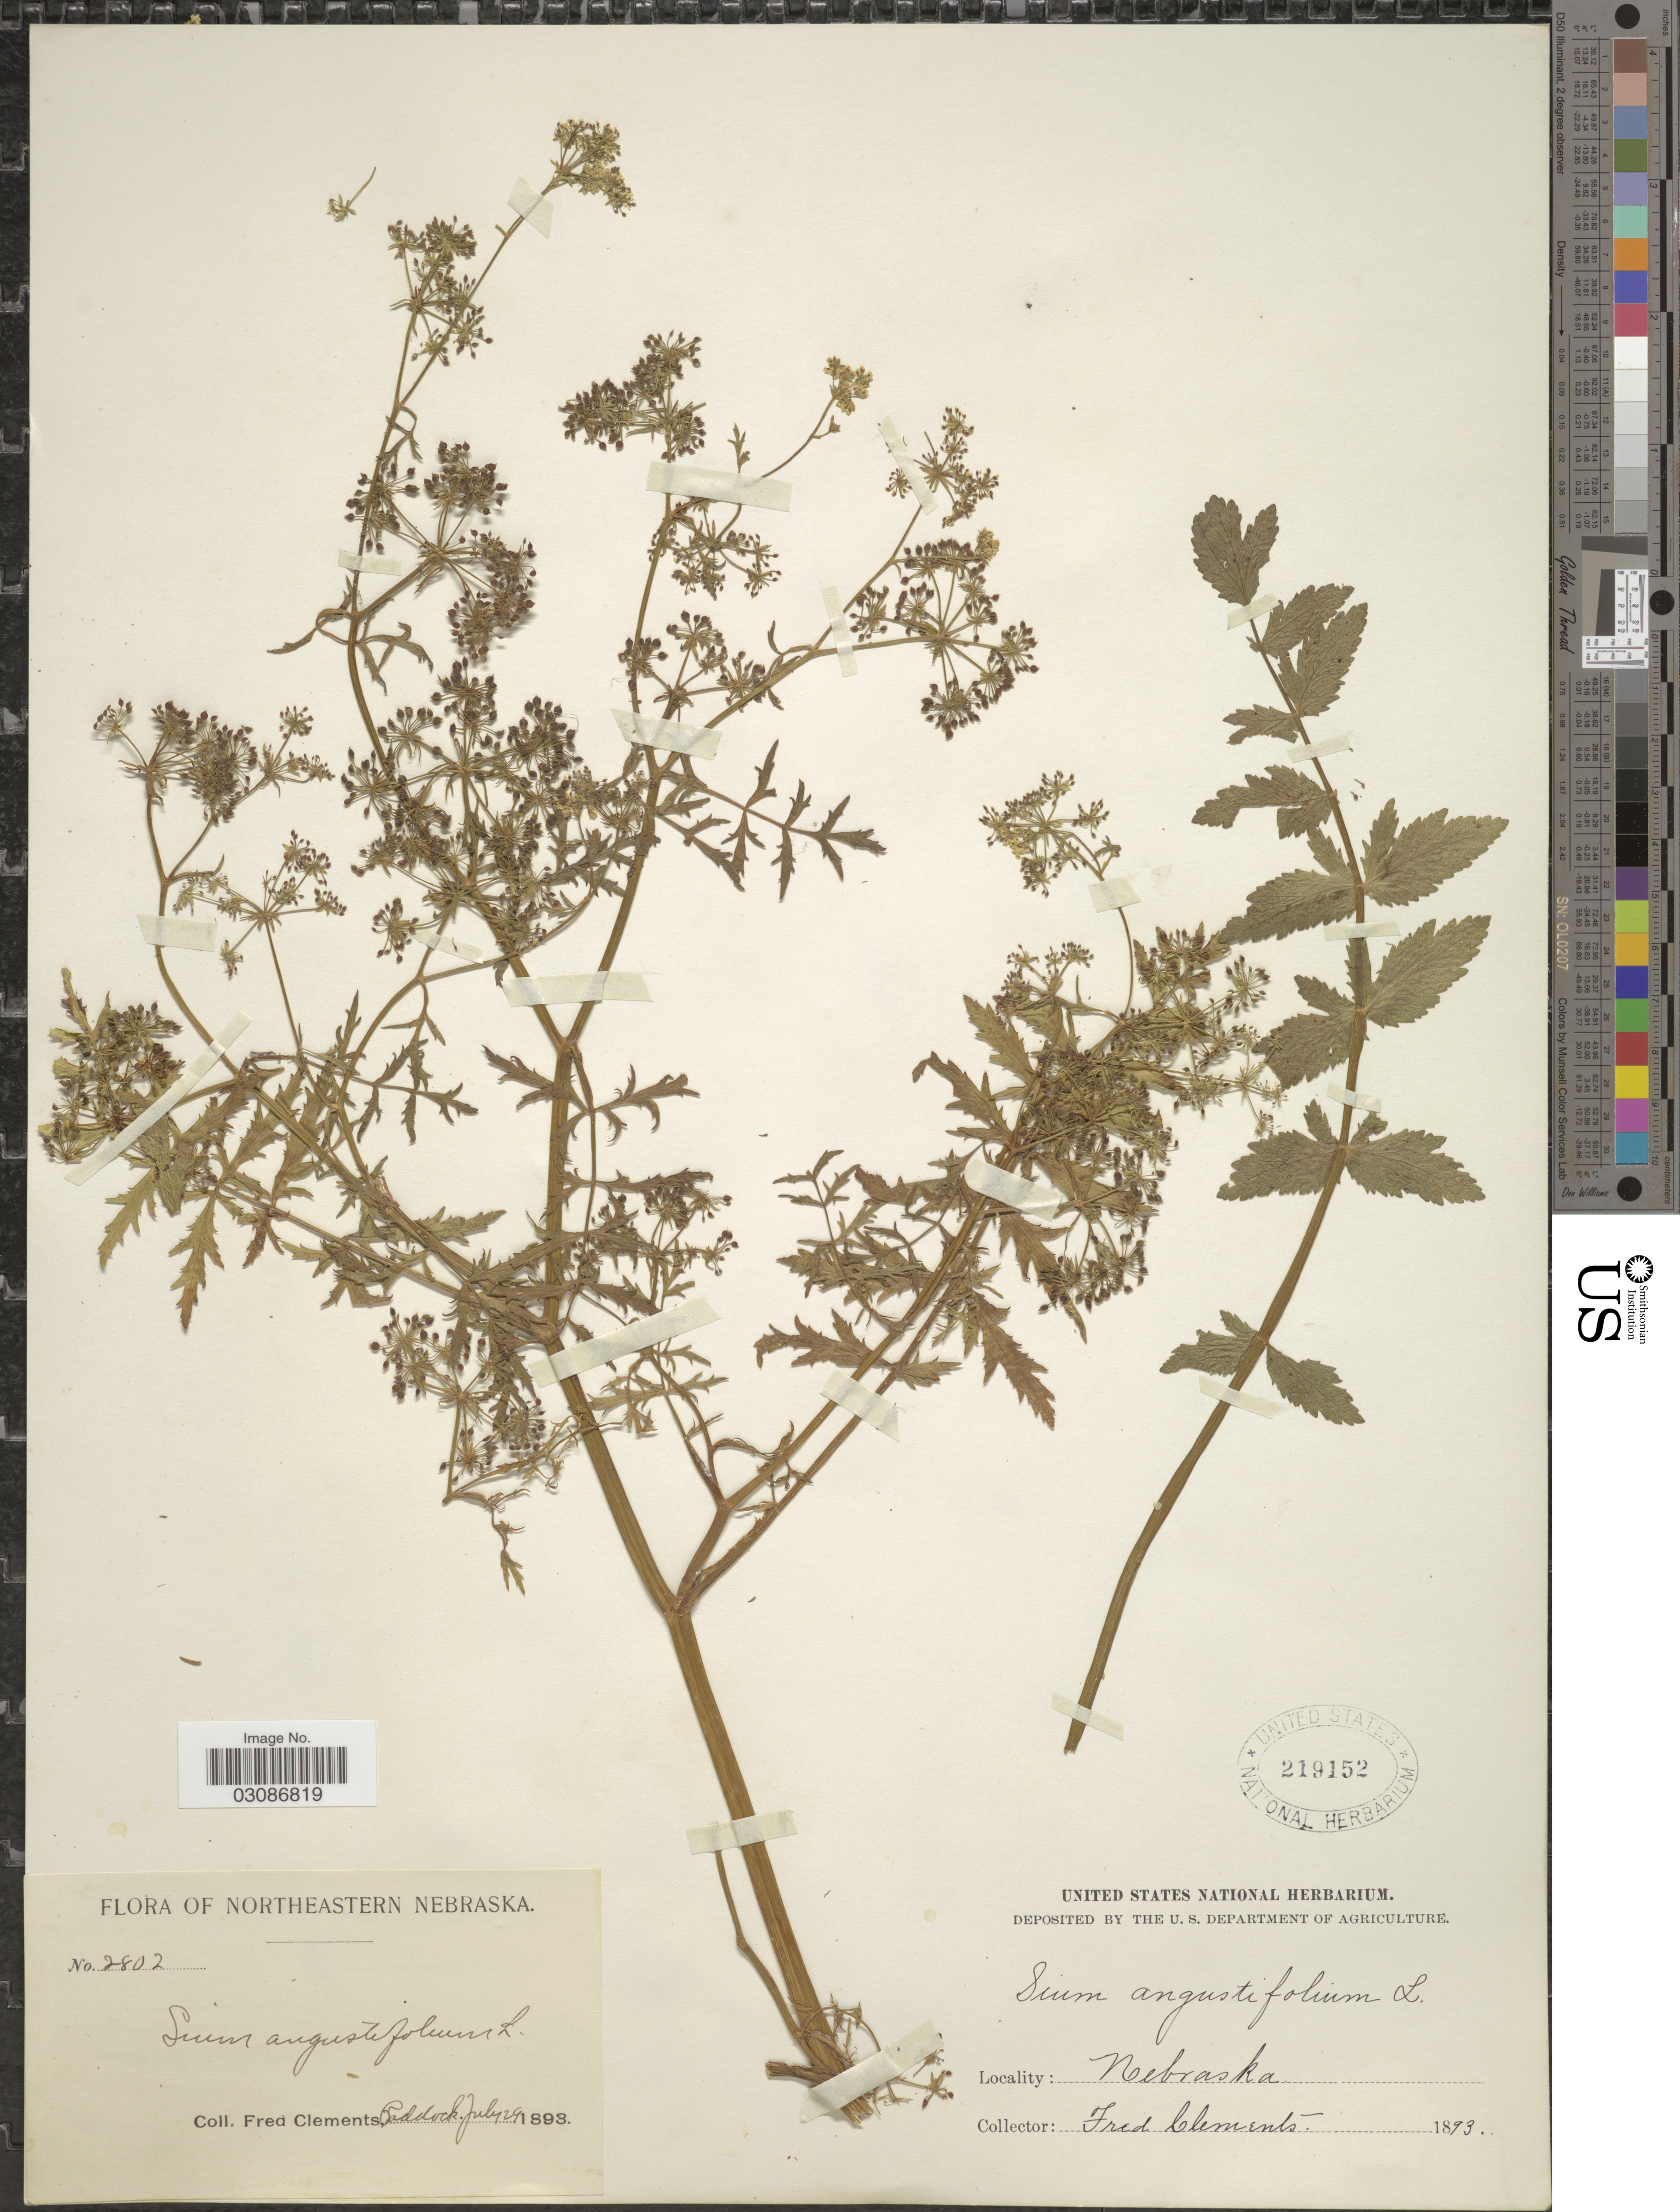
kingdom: Plantae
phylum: Tracheophyta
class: Magnoliopsida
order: Apiales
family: Apiaceae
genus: Berula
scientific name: Berula erecta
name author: (Huds.) Coville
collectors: F. E. Clements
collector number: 2802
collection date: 1893-07-29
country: United States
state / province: Nebraska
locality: Northeastern Nebraska.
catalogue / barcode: US 219152